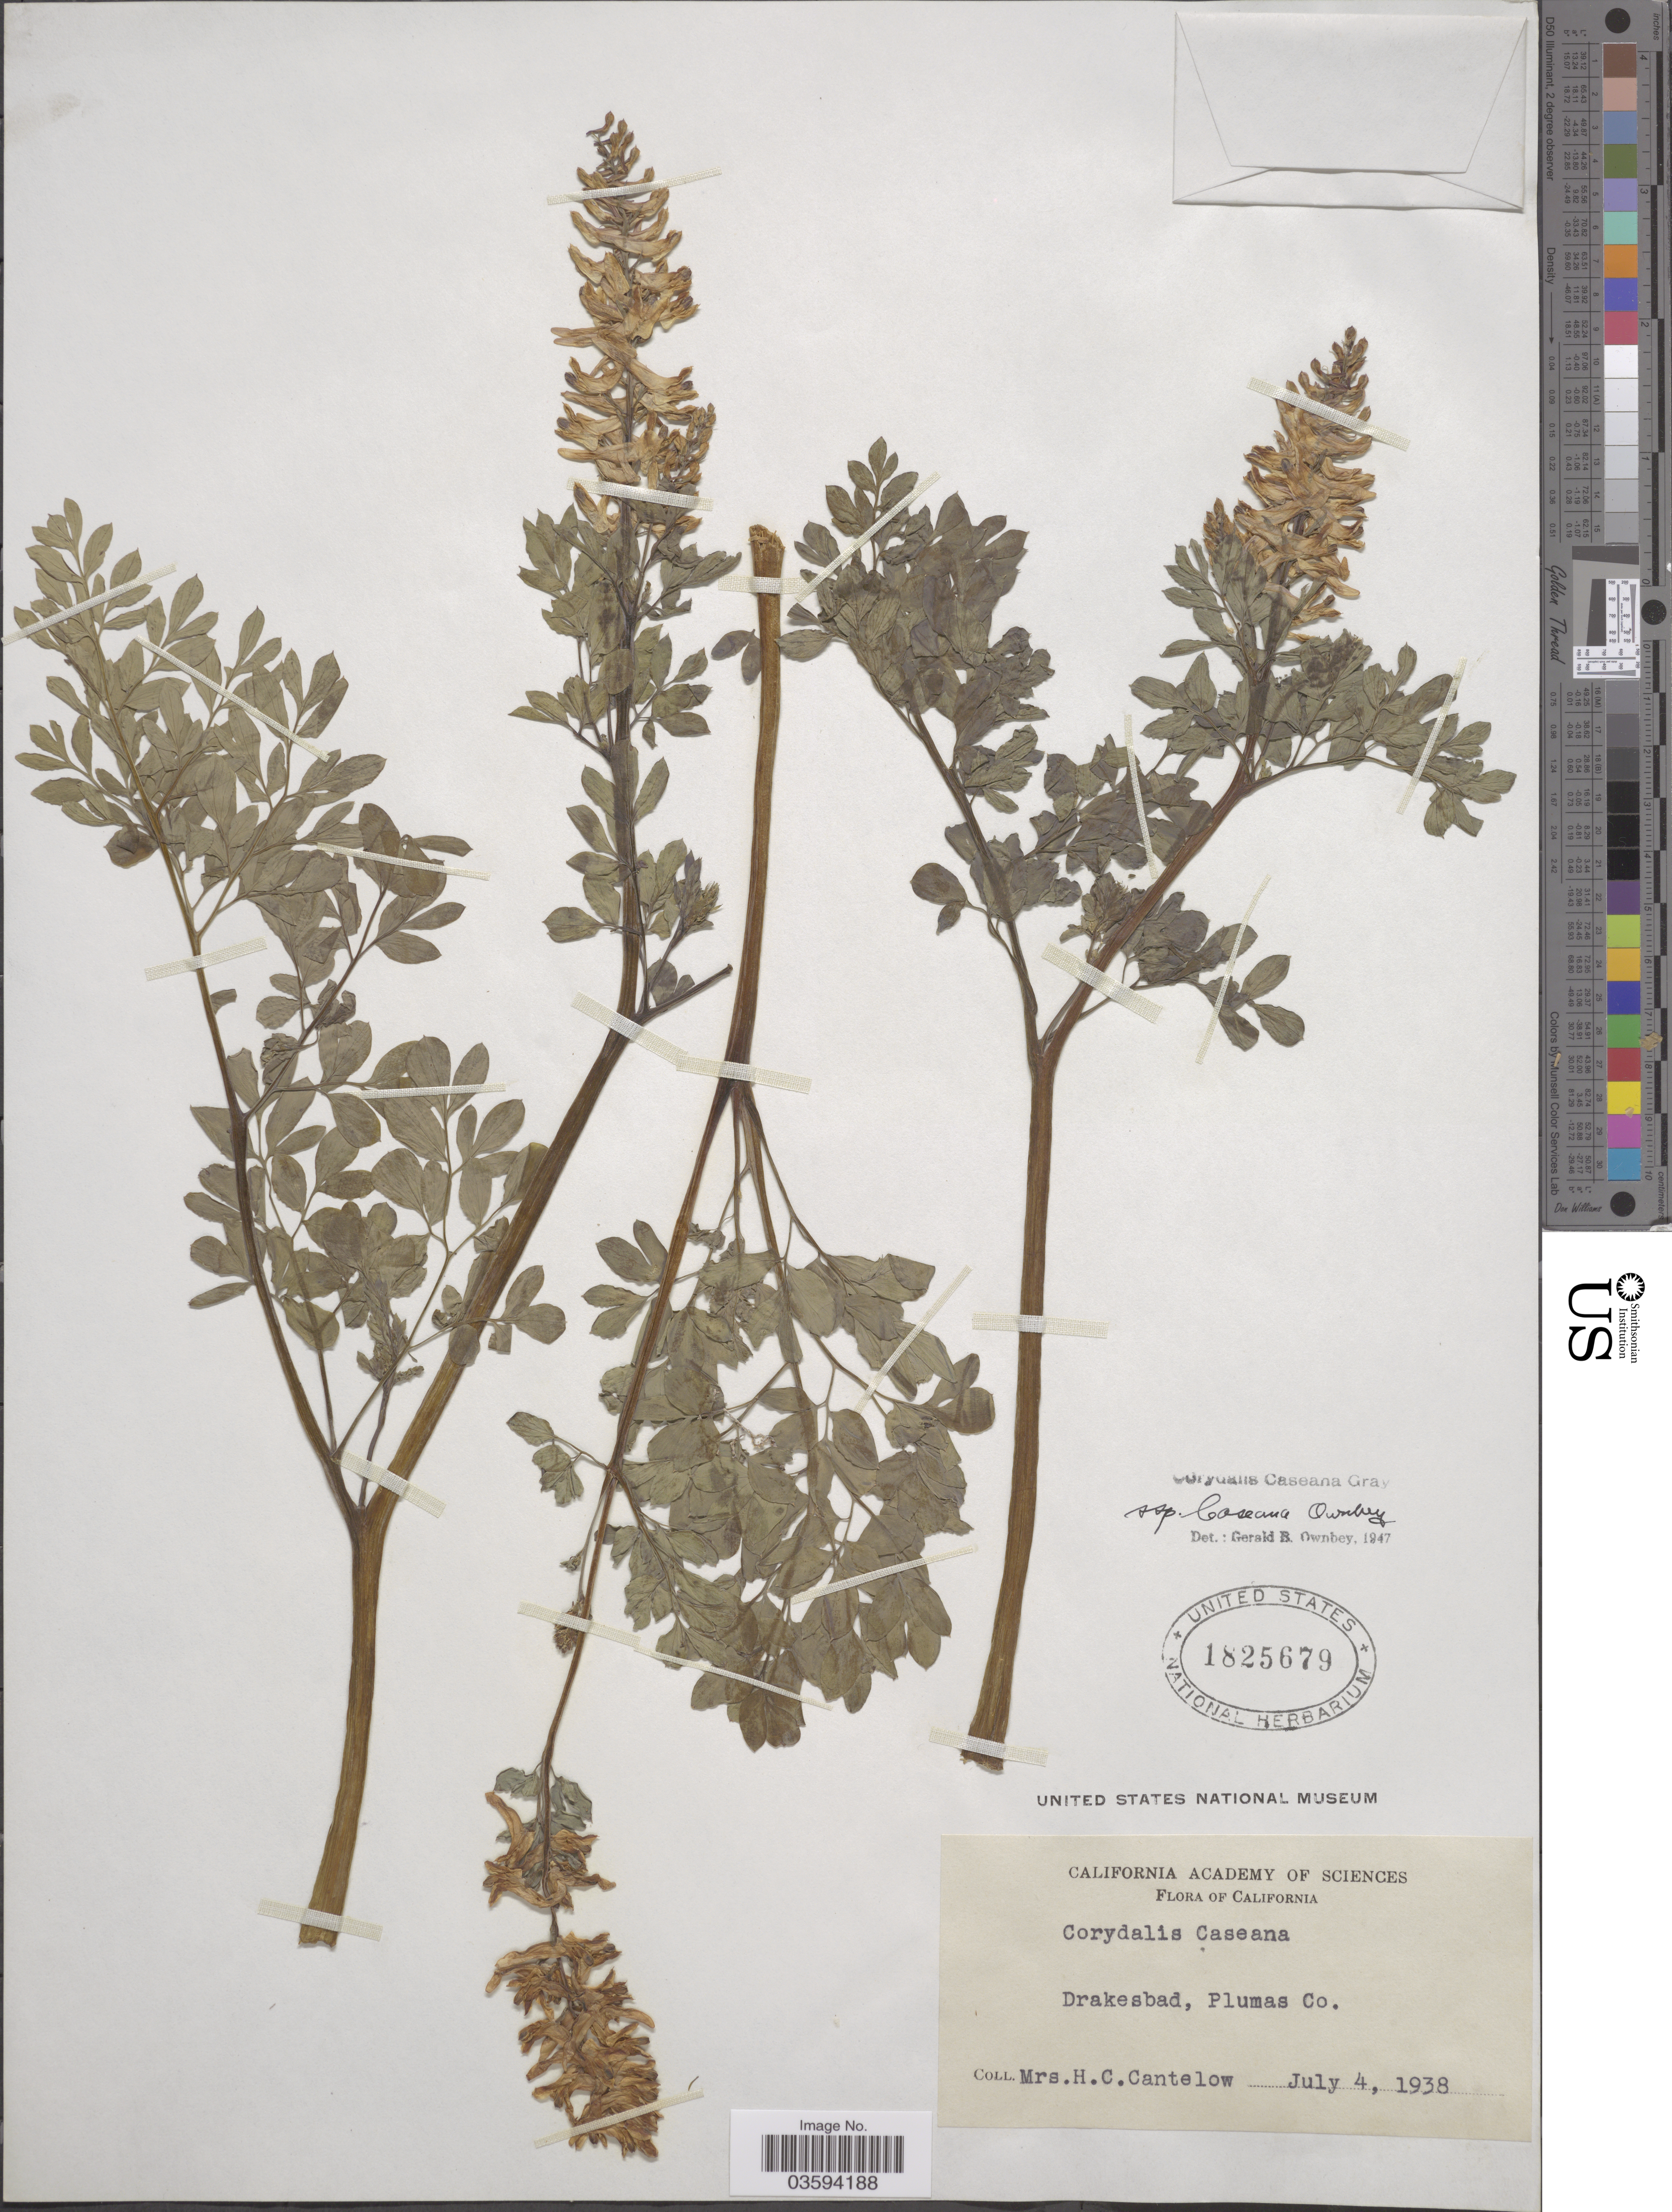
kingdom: Plantae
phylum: Tracheophyta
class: Magnoliopsida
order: Ranunculales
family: Papaveraceae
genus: Corydalis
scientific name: Corydalis caseana subsp. caseana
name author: A. Gray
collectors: H. Cantelow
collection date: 1938-07-04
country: United States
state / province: California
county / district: Plumas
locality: Drakesbad, Plumas Co.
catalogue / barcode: US 1825679